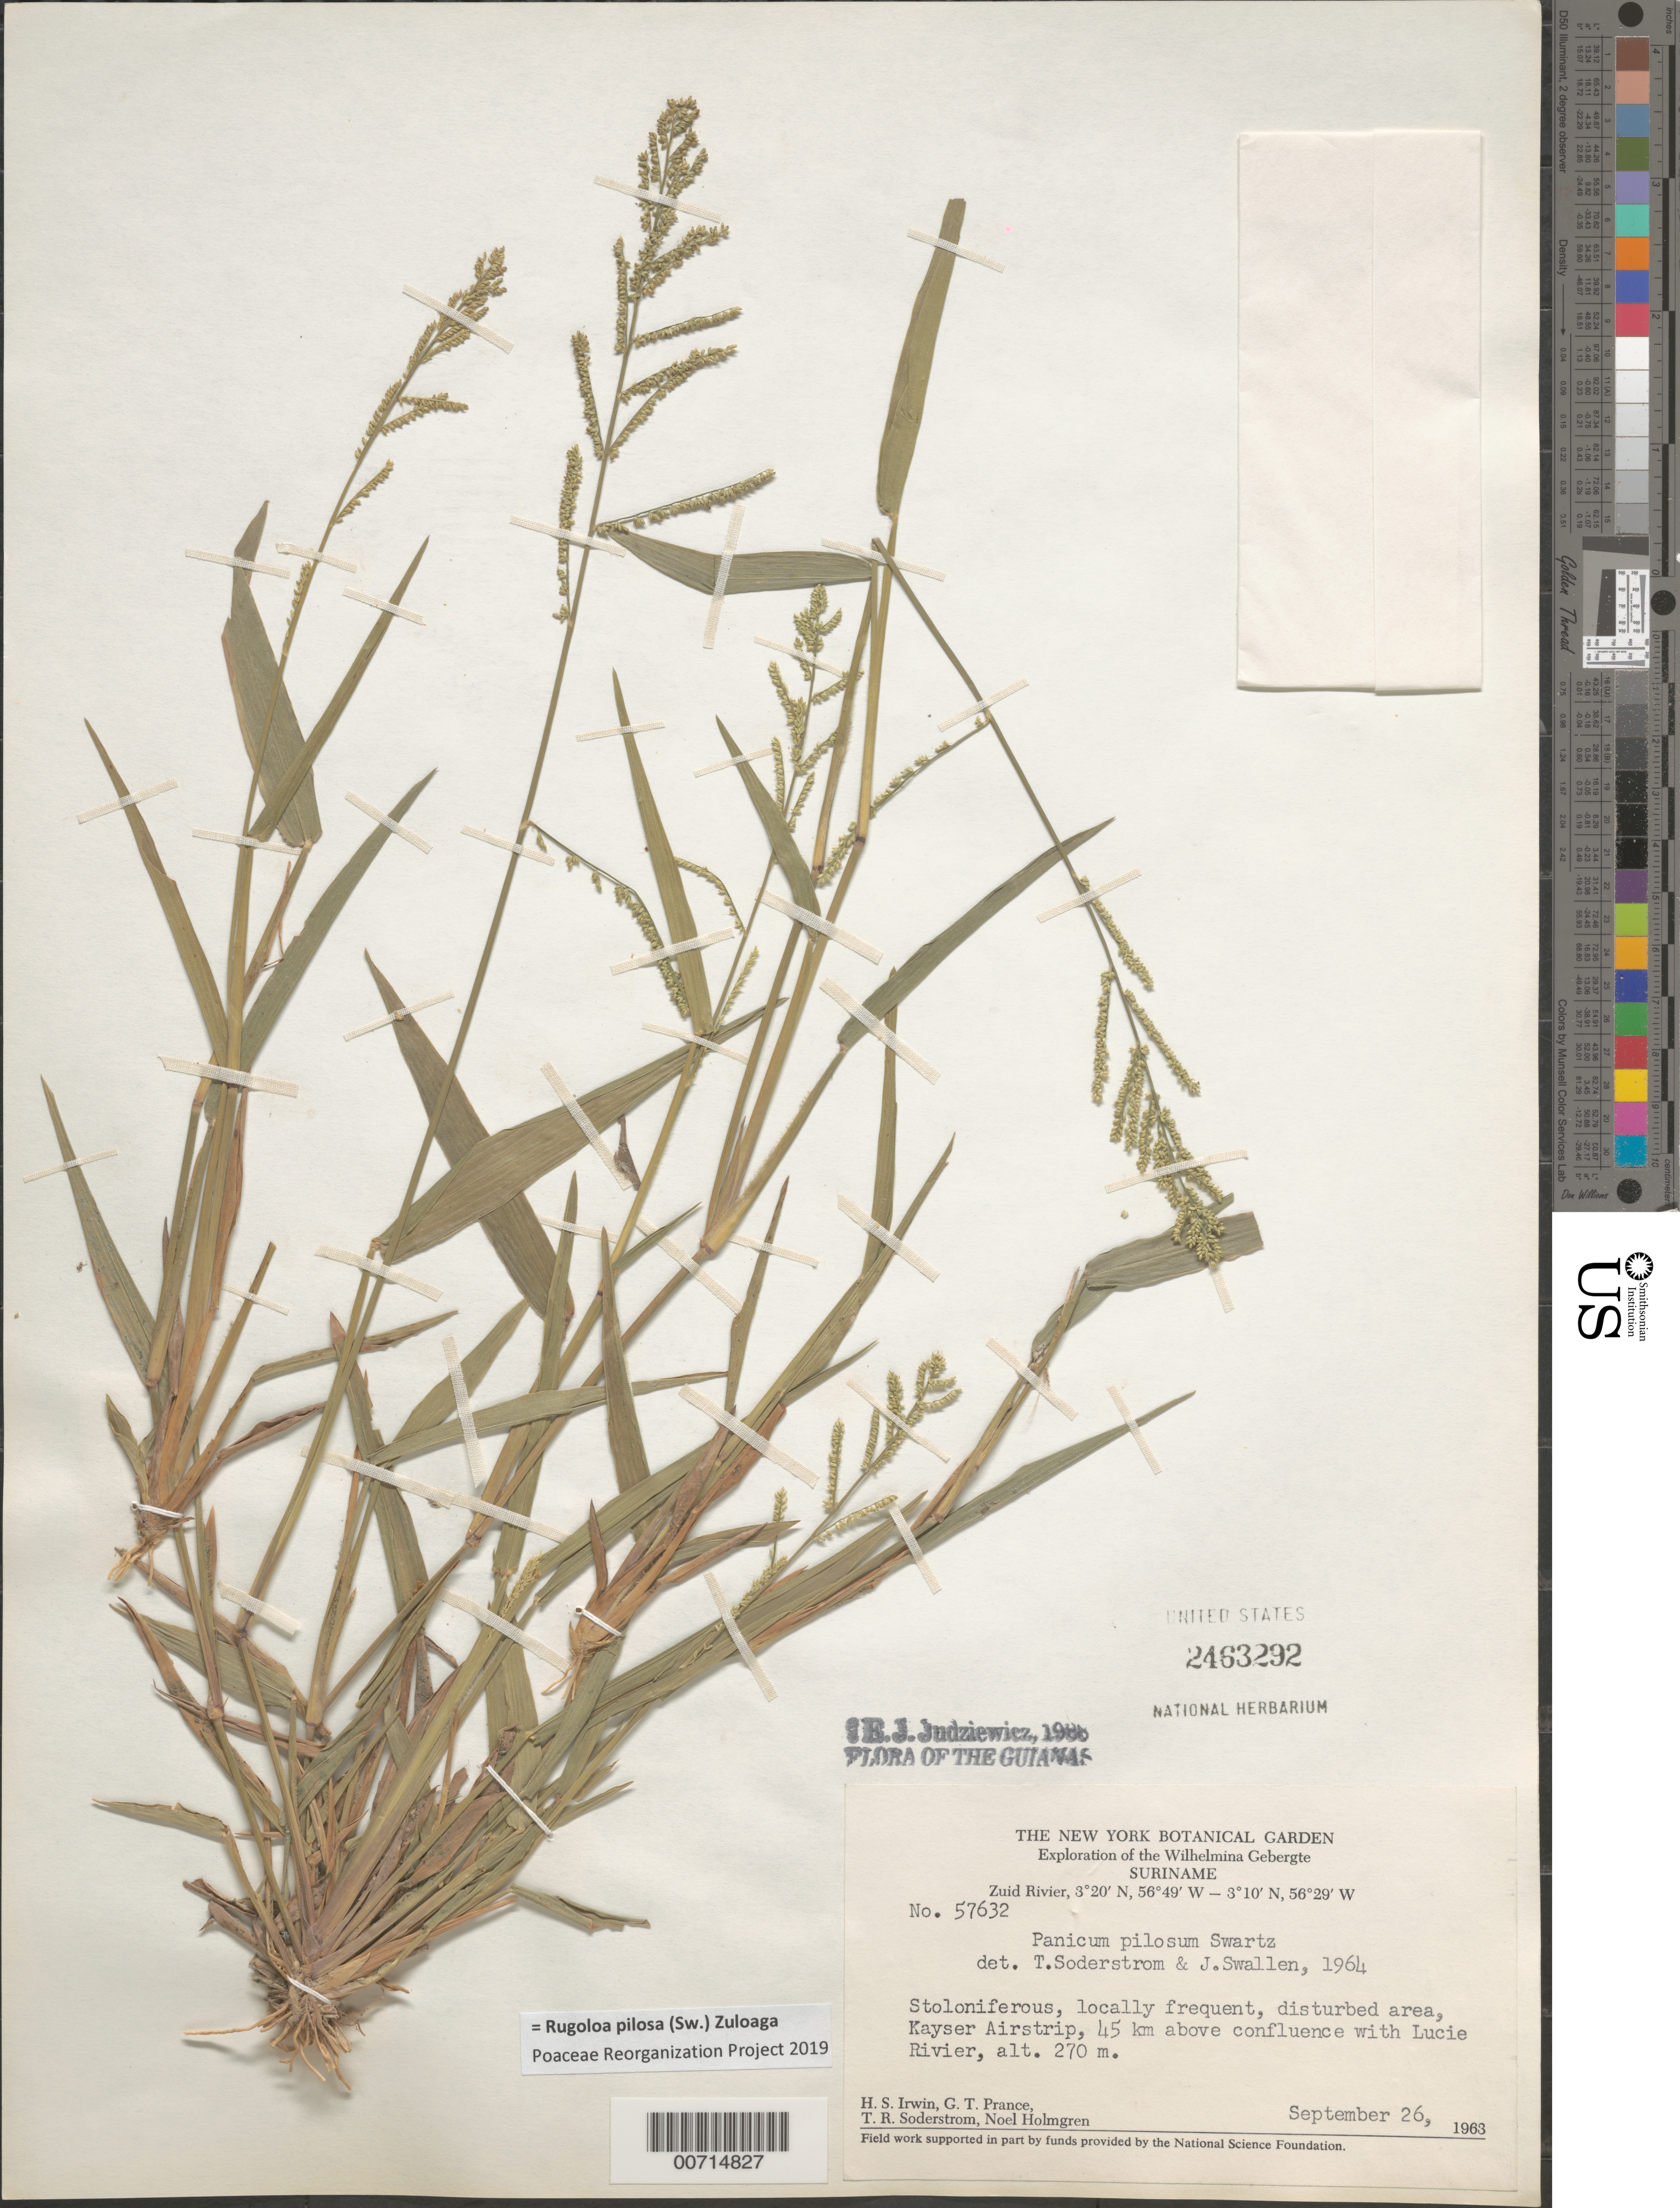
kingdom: Plantae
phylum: Tracheophyta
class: Liliopsida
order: Poales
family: Poaceae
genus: Panicum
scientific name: Panicum pilosum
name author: Sw.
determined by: Swallen, J. R.; Soderstrom, T. R.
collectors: H. Irwin, G. T. Prance, T. R. Soderstrom & N. H. Holmgren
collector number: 57632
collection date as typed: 26-Sep-63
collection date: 1963-09-26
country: Suriname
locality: Kayser Airstrip, Zuid R., 45 km above confl. with Lucie R., Wilhelmina Gebergte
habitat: Disturbed area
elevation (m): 270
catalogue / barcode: US 2463292